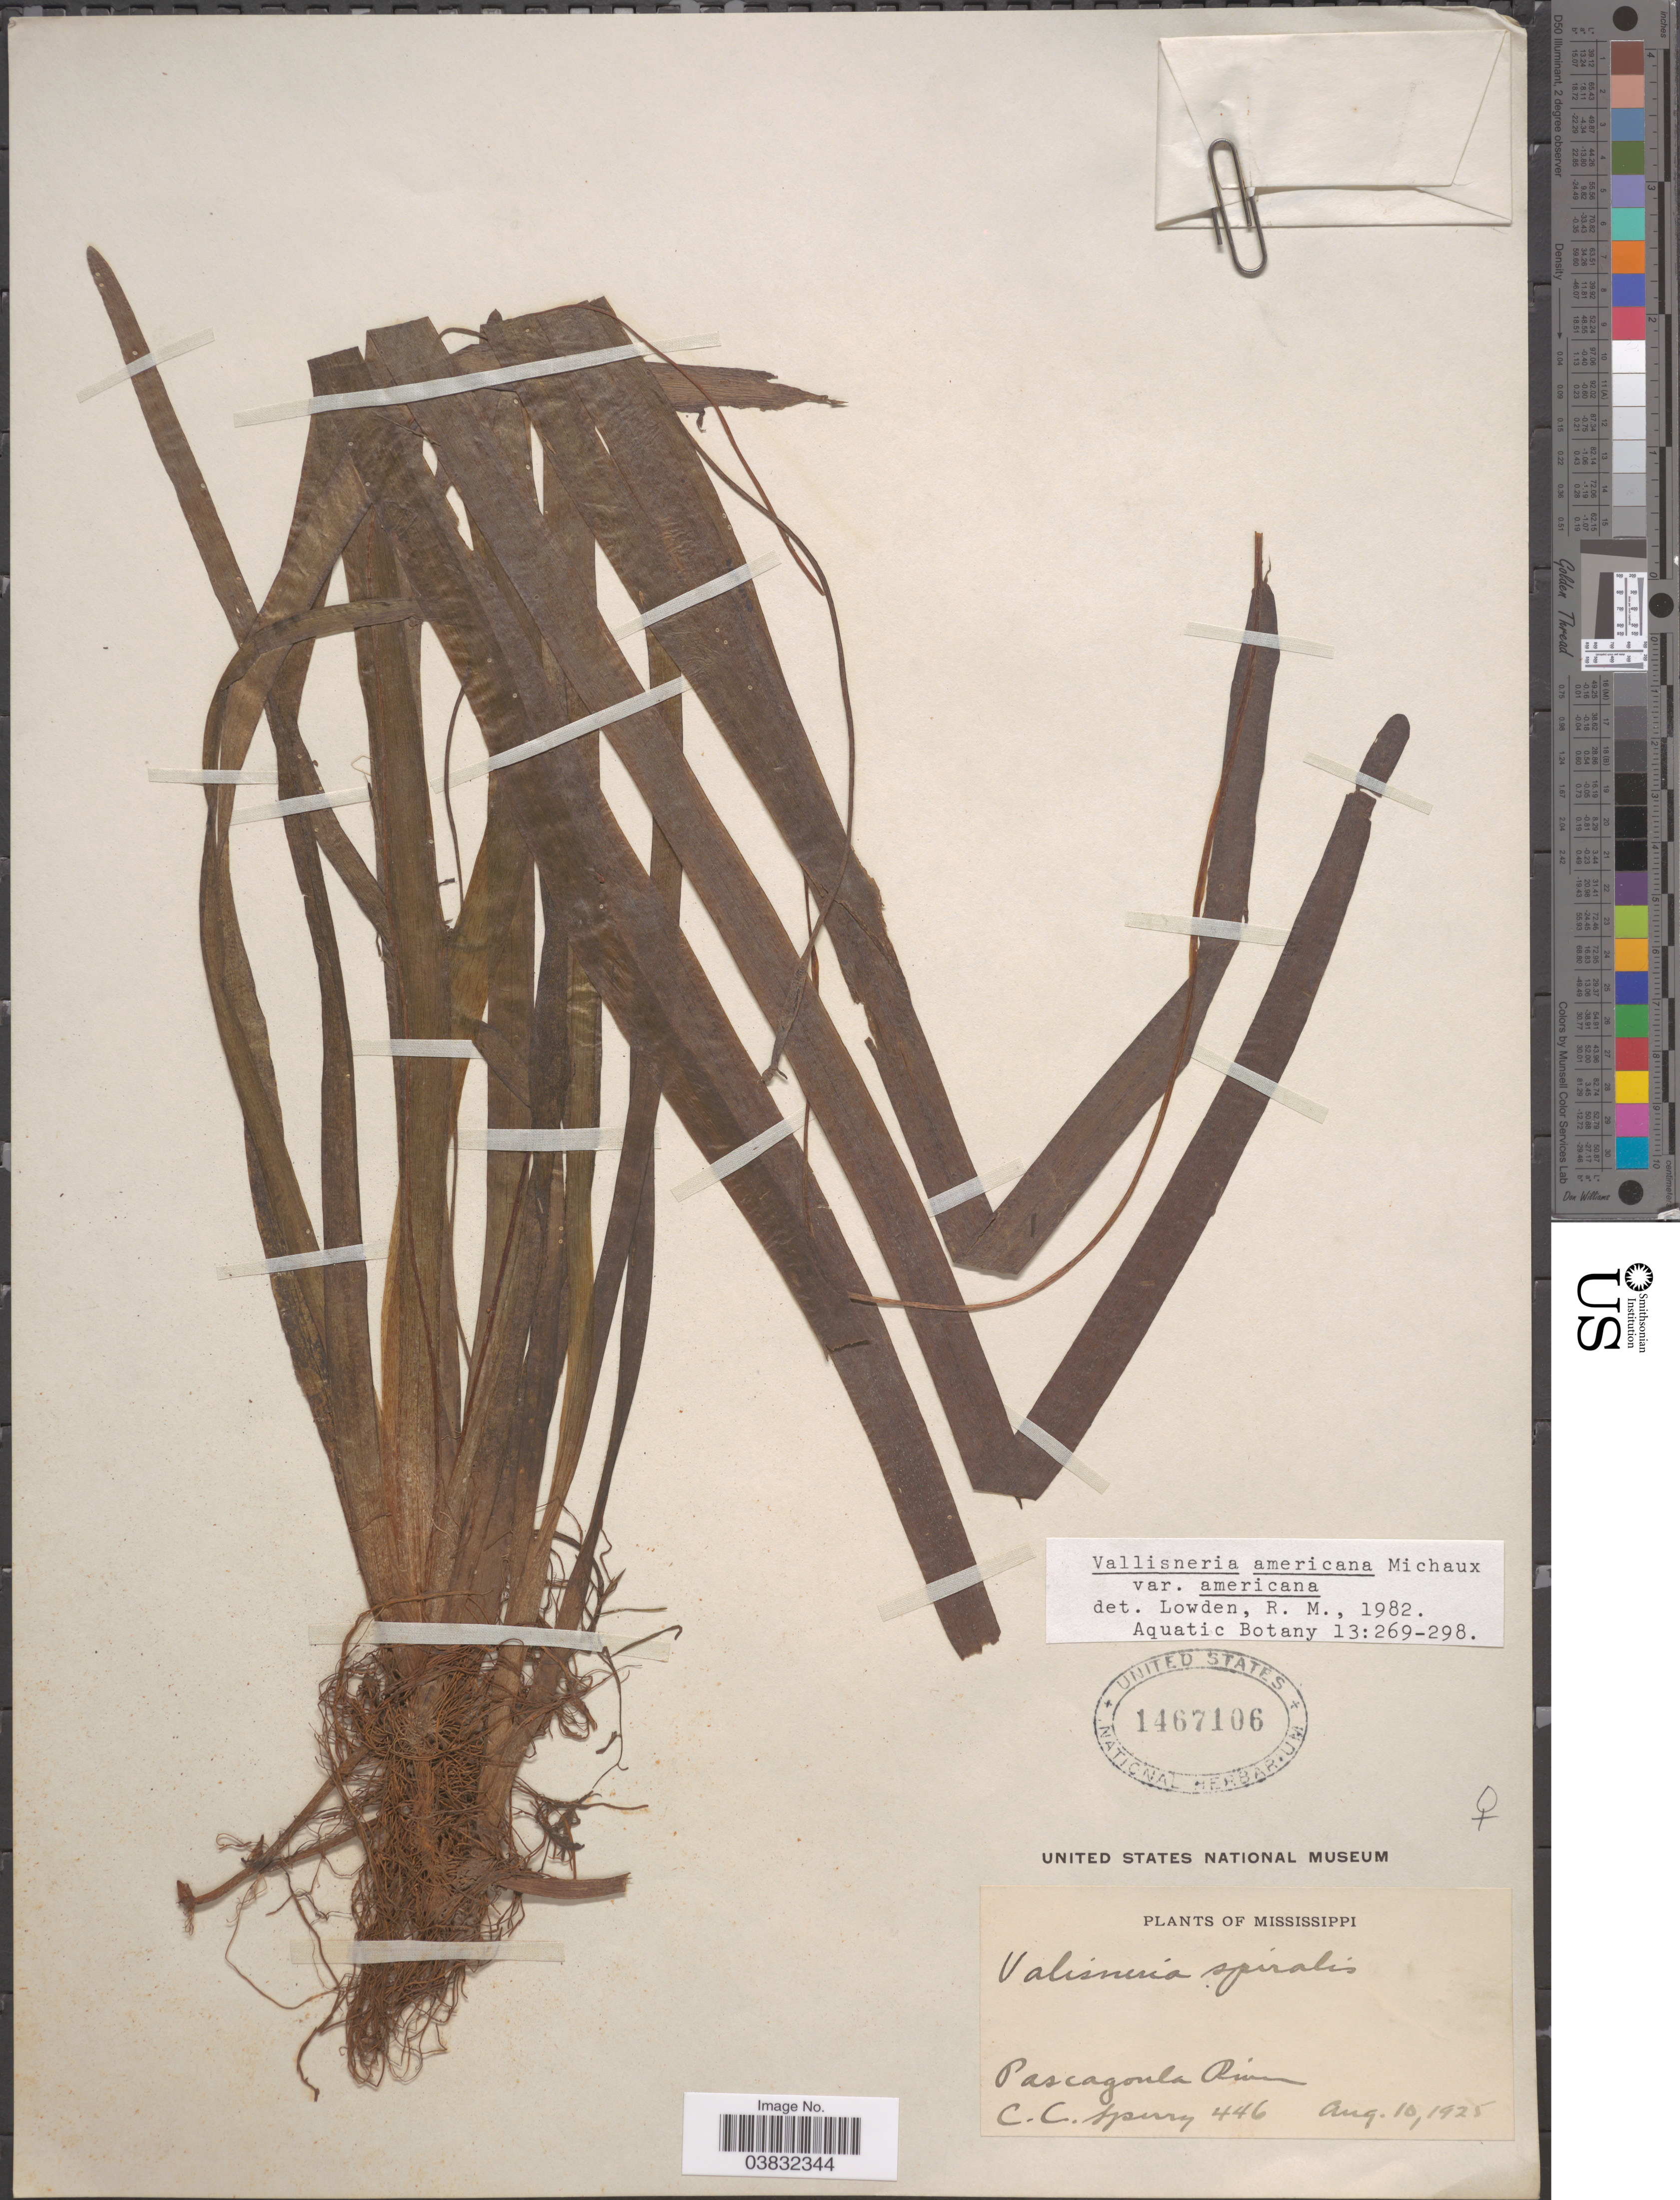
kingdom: Plantae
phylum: Tracheophyta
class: Liliopsida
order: Alismatales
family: Hydrocharitaceae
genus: Vallisneria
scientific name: Vallisneria americana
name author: Michx.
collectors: C. C. Sperry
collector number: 446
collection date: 1925-08-10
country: United States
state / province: Mississippi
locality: Pascagoula River.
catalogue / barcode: US 1467106